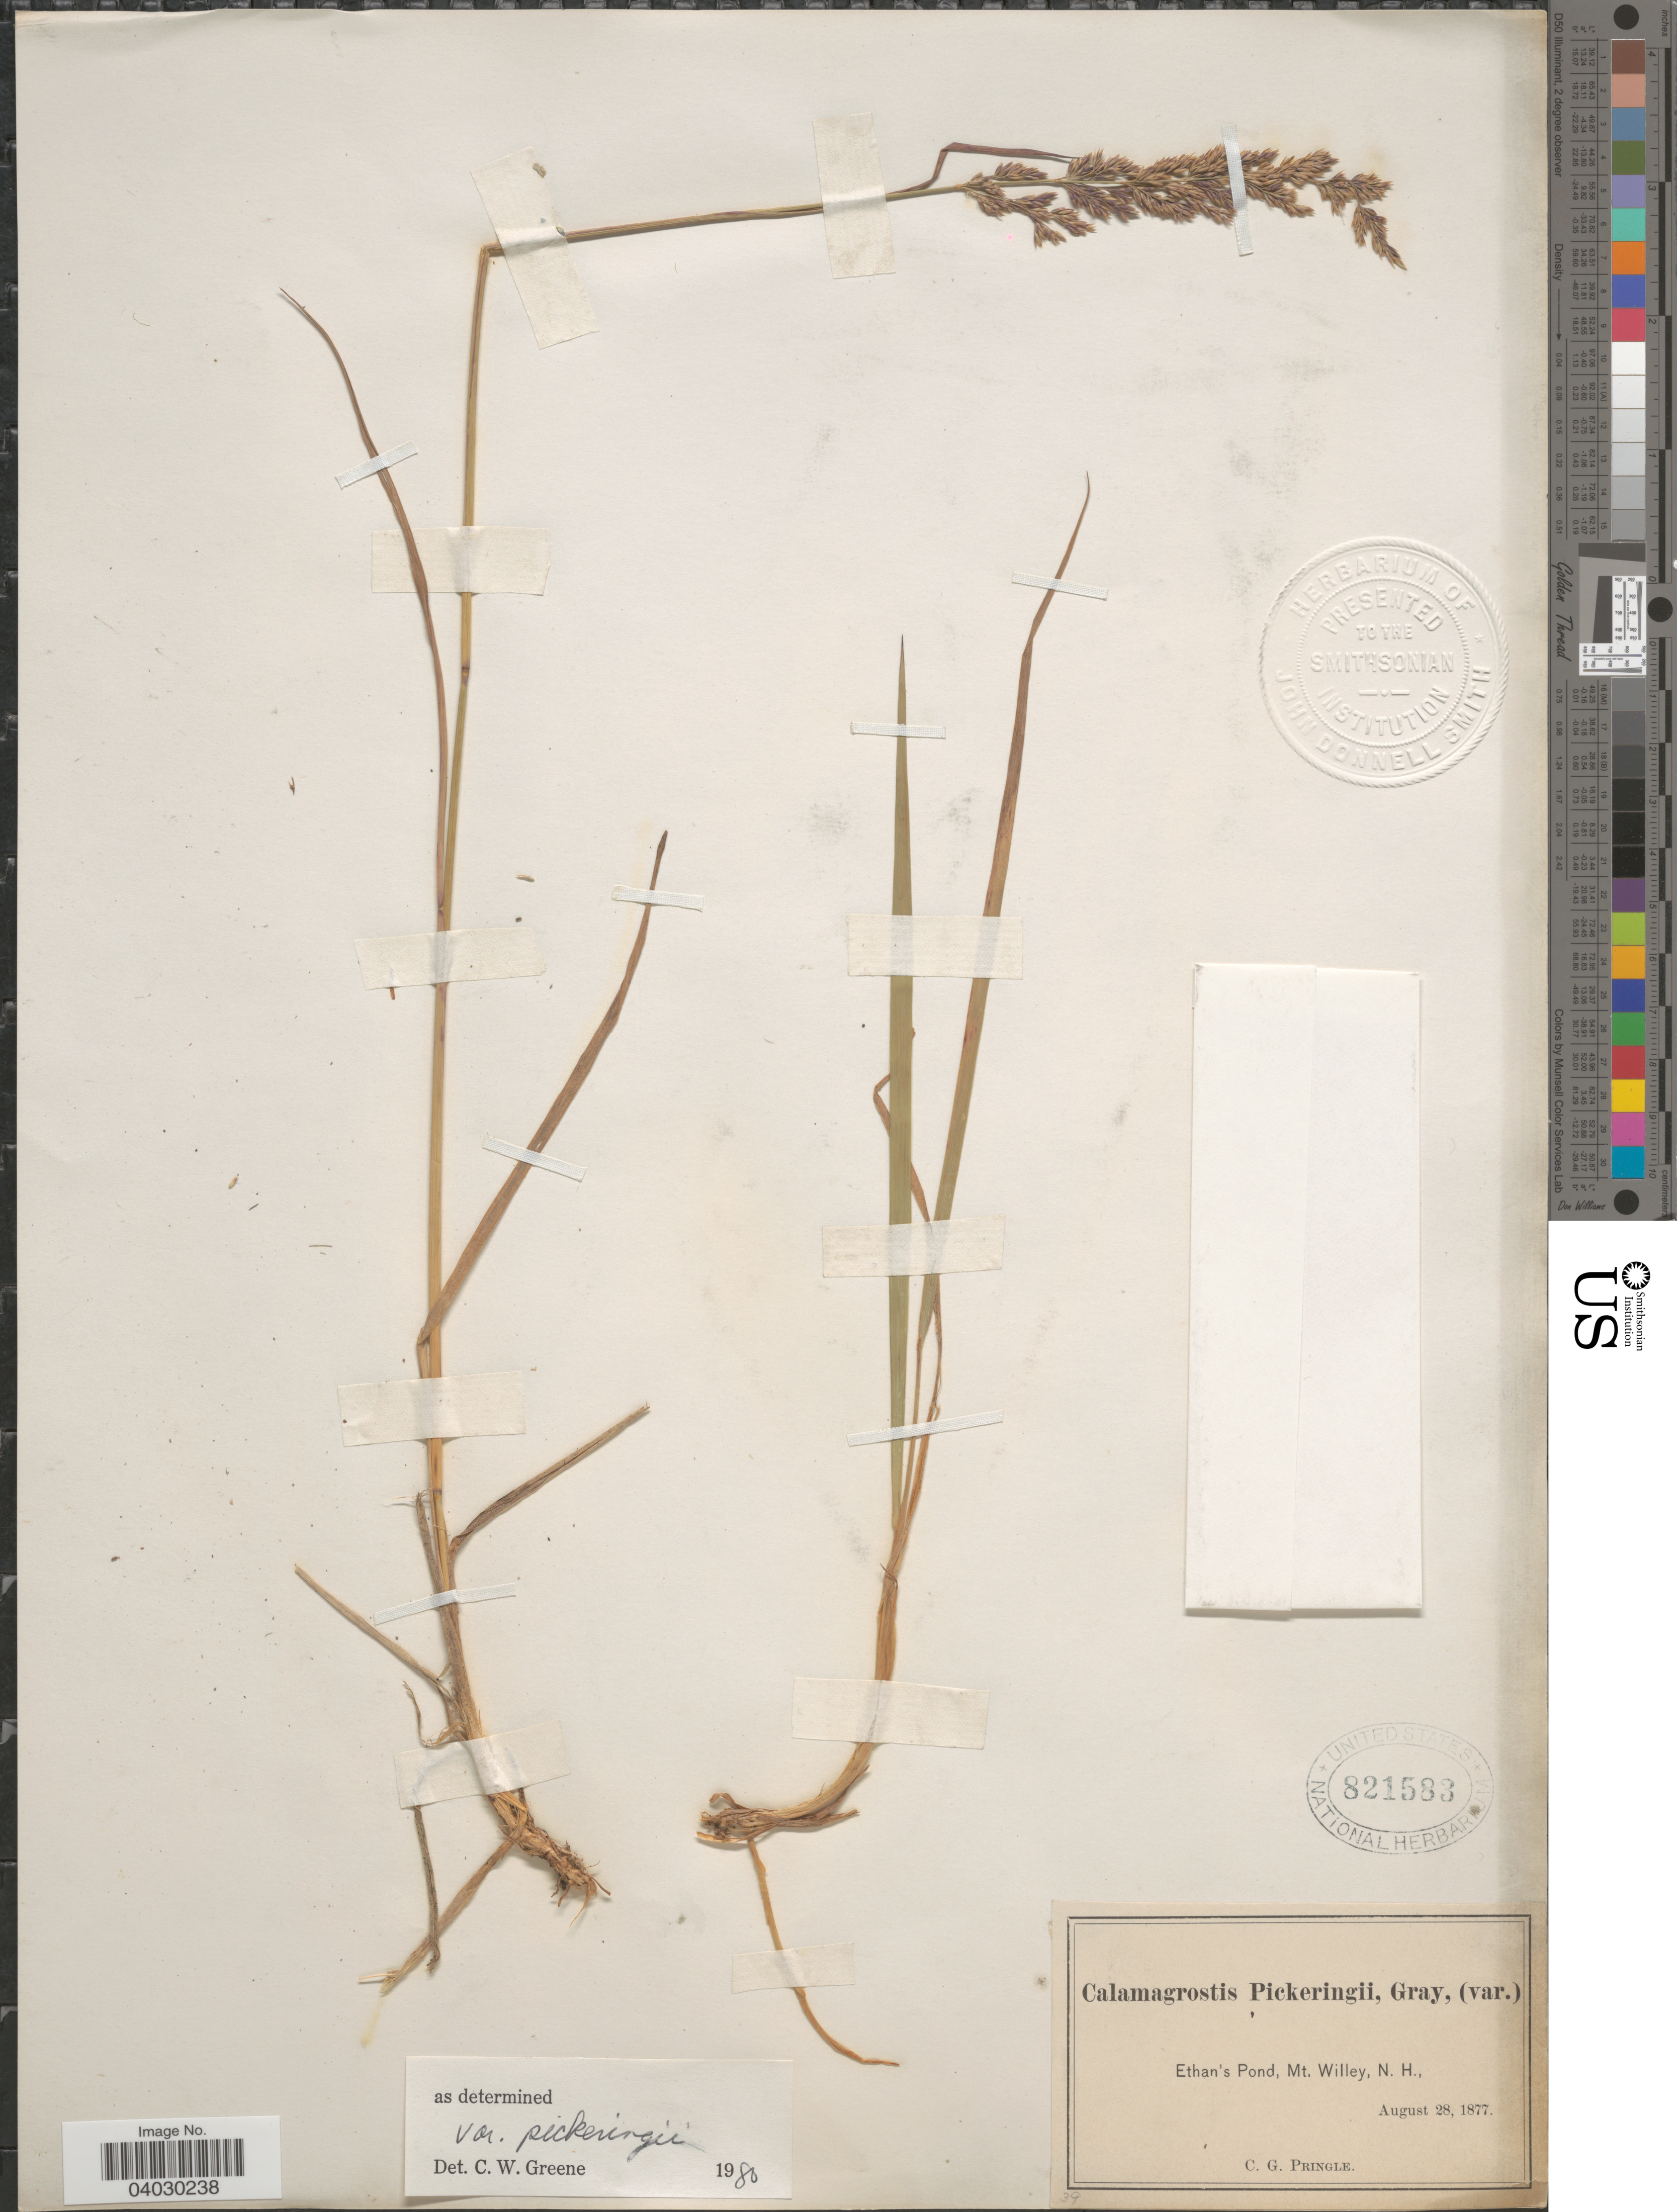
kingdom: Plantae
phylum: Tracheophyta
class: Liliopsida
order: Poales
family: Poaceae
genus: Calamagrostis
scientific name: Calamagrostis pickeringii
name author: A. Gray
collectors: C. G. Pringle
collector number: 39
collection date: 1877-08-28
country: United States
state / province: New Hampshire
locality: Ethan's Pond, Mt. Willey.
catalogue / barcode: US 821583